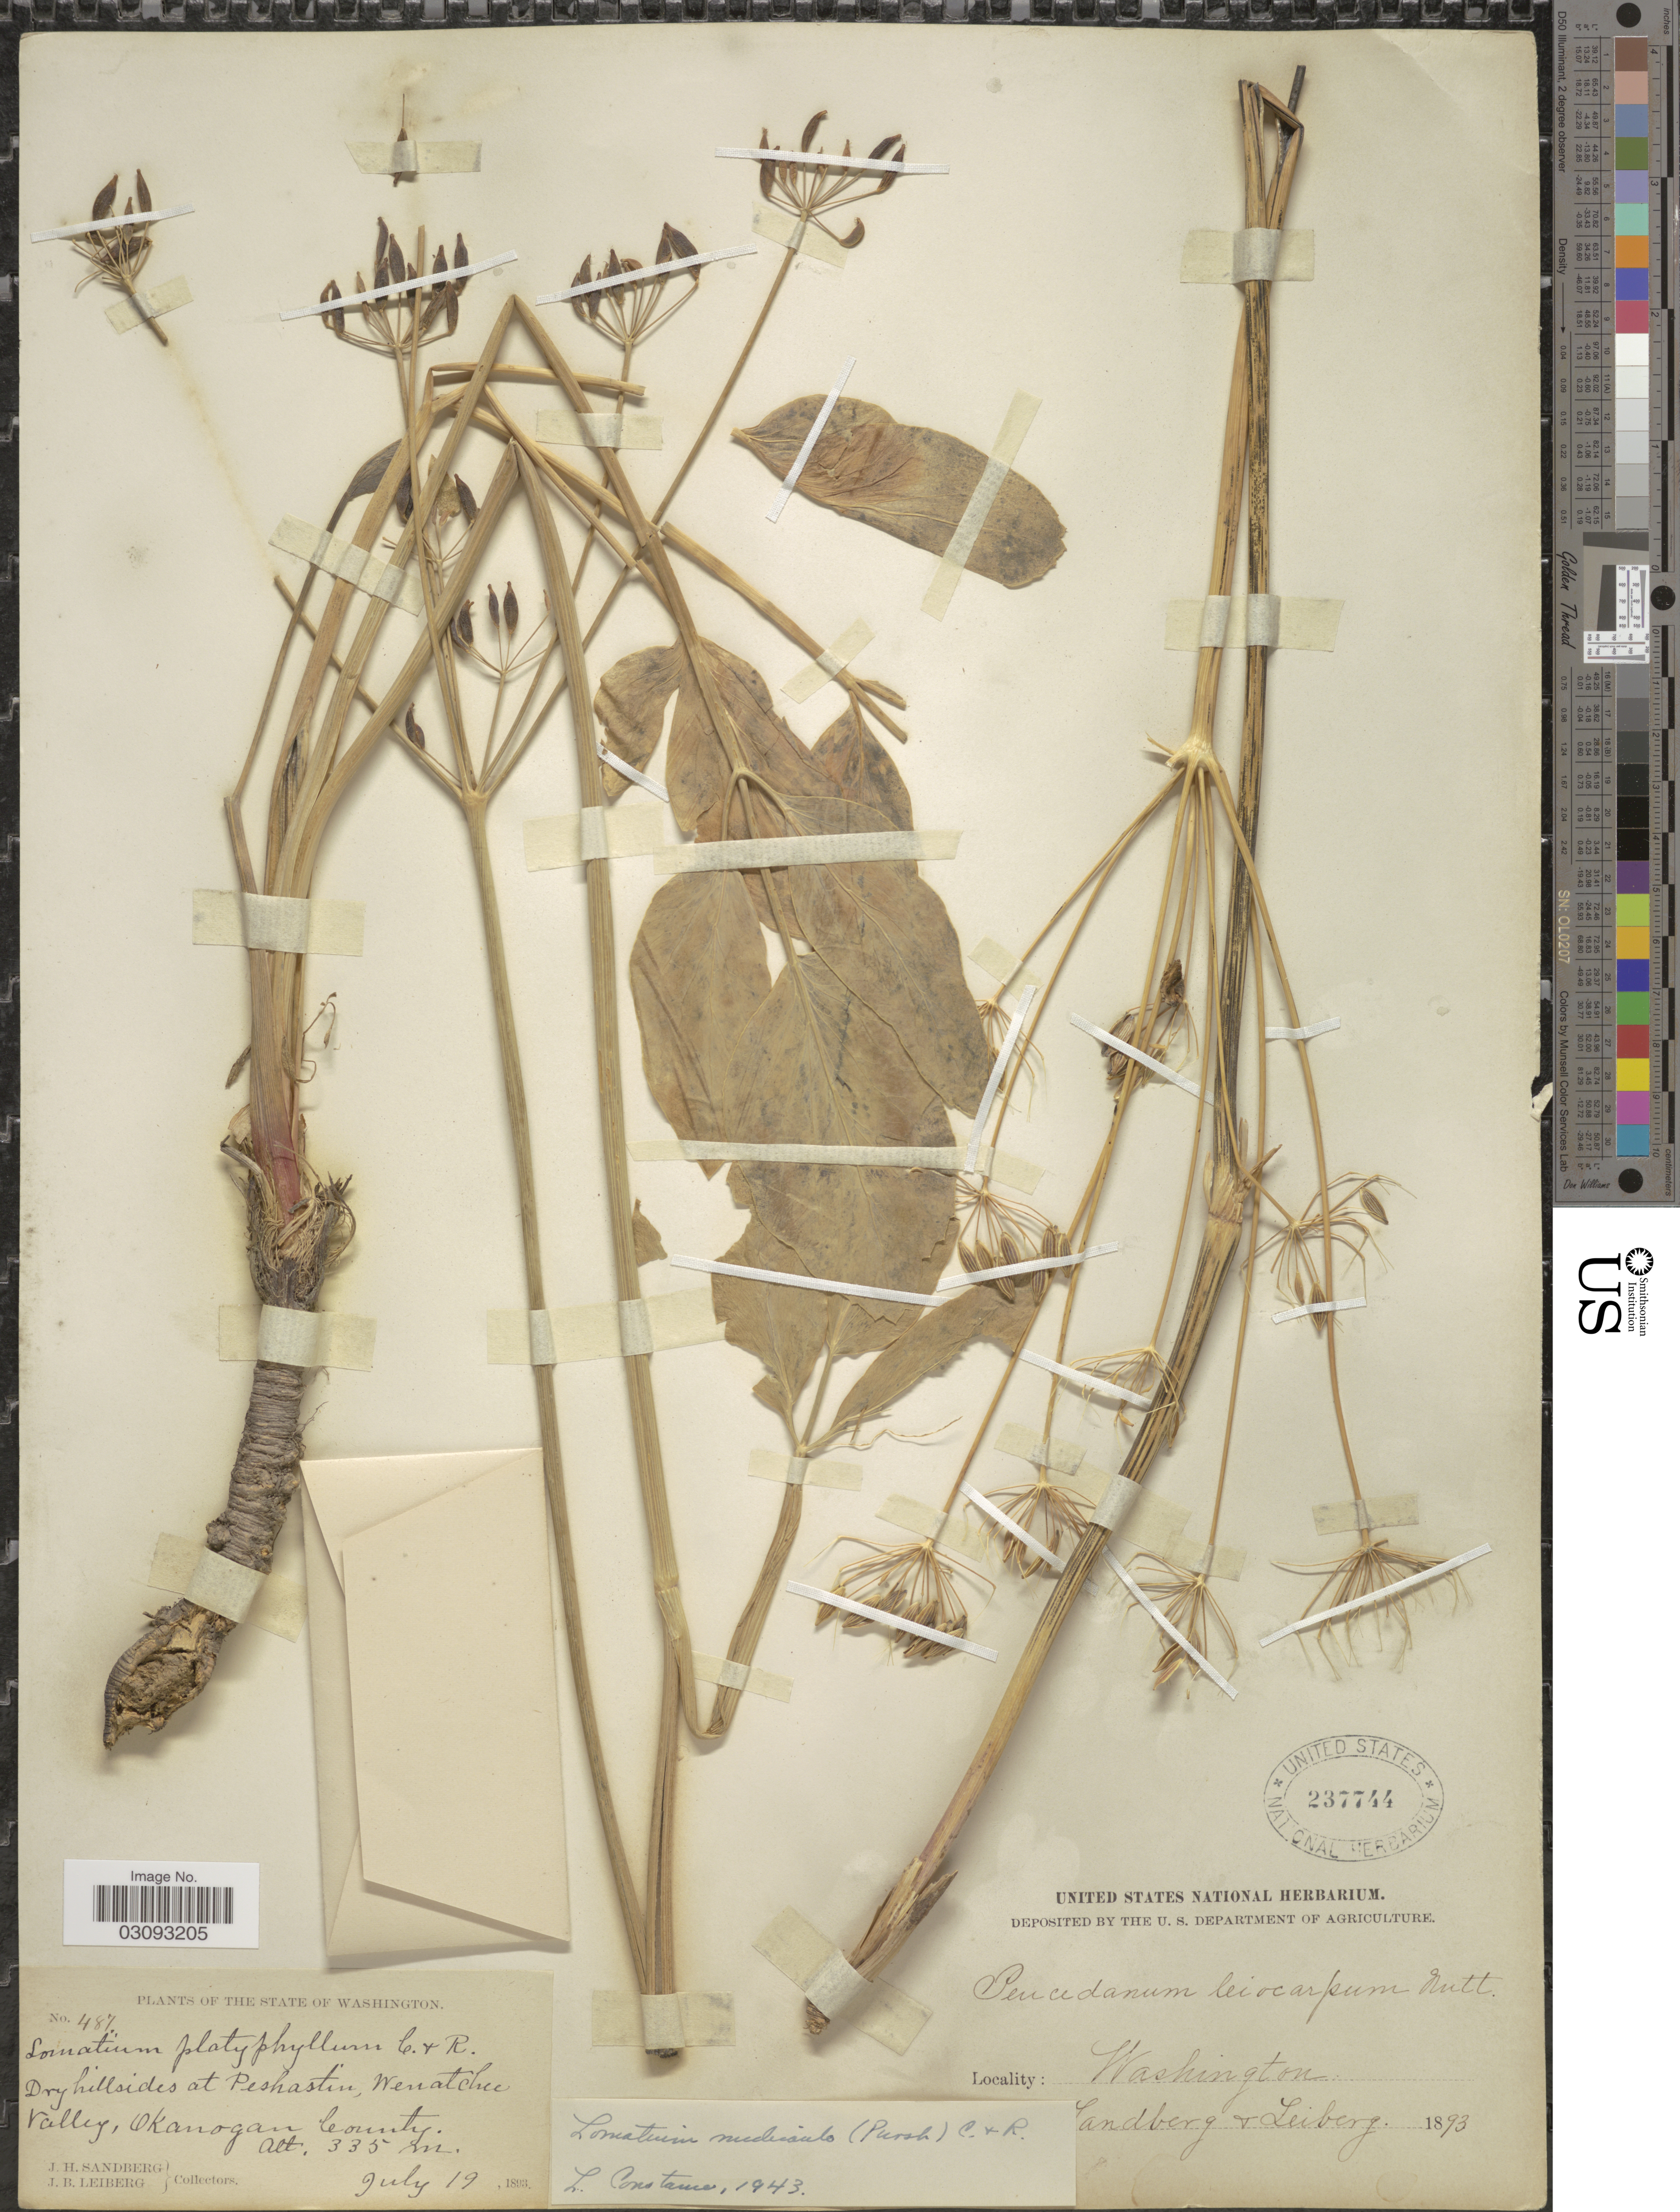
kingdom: Plantae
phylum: Tracheophyta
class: Magnoliopsida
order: Apiales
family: Apiaceae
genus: Lomatium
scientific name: Lomatium ambiguum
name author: (Nutt.) Coult. & Rose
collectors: J. H. Sandberg & J. B. Leiberg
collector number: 487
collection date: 1893-07-19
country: United States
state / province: Washington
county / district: Okanogan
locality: Dry hillsides at Peshastin, Wenatchee Valley, Okanogan County.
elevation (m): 335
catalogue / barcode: US 237744